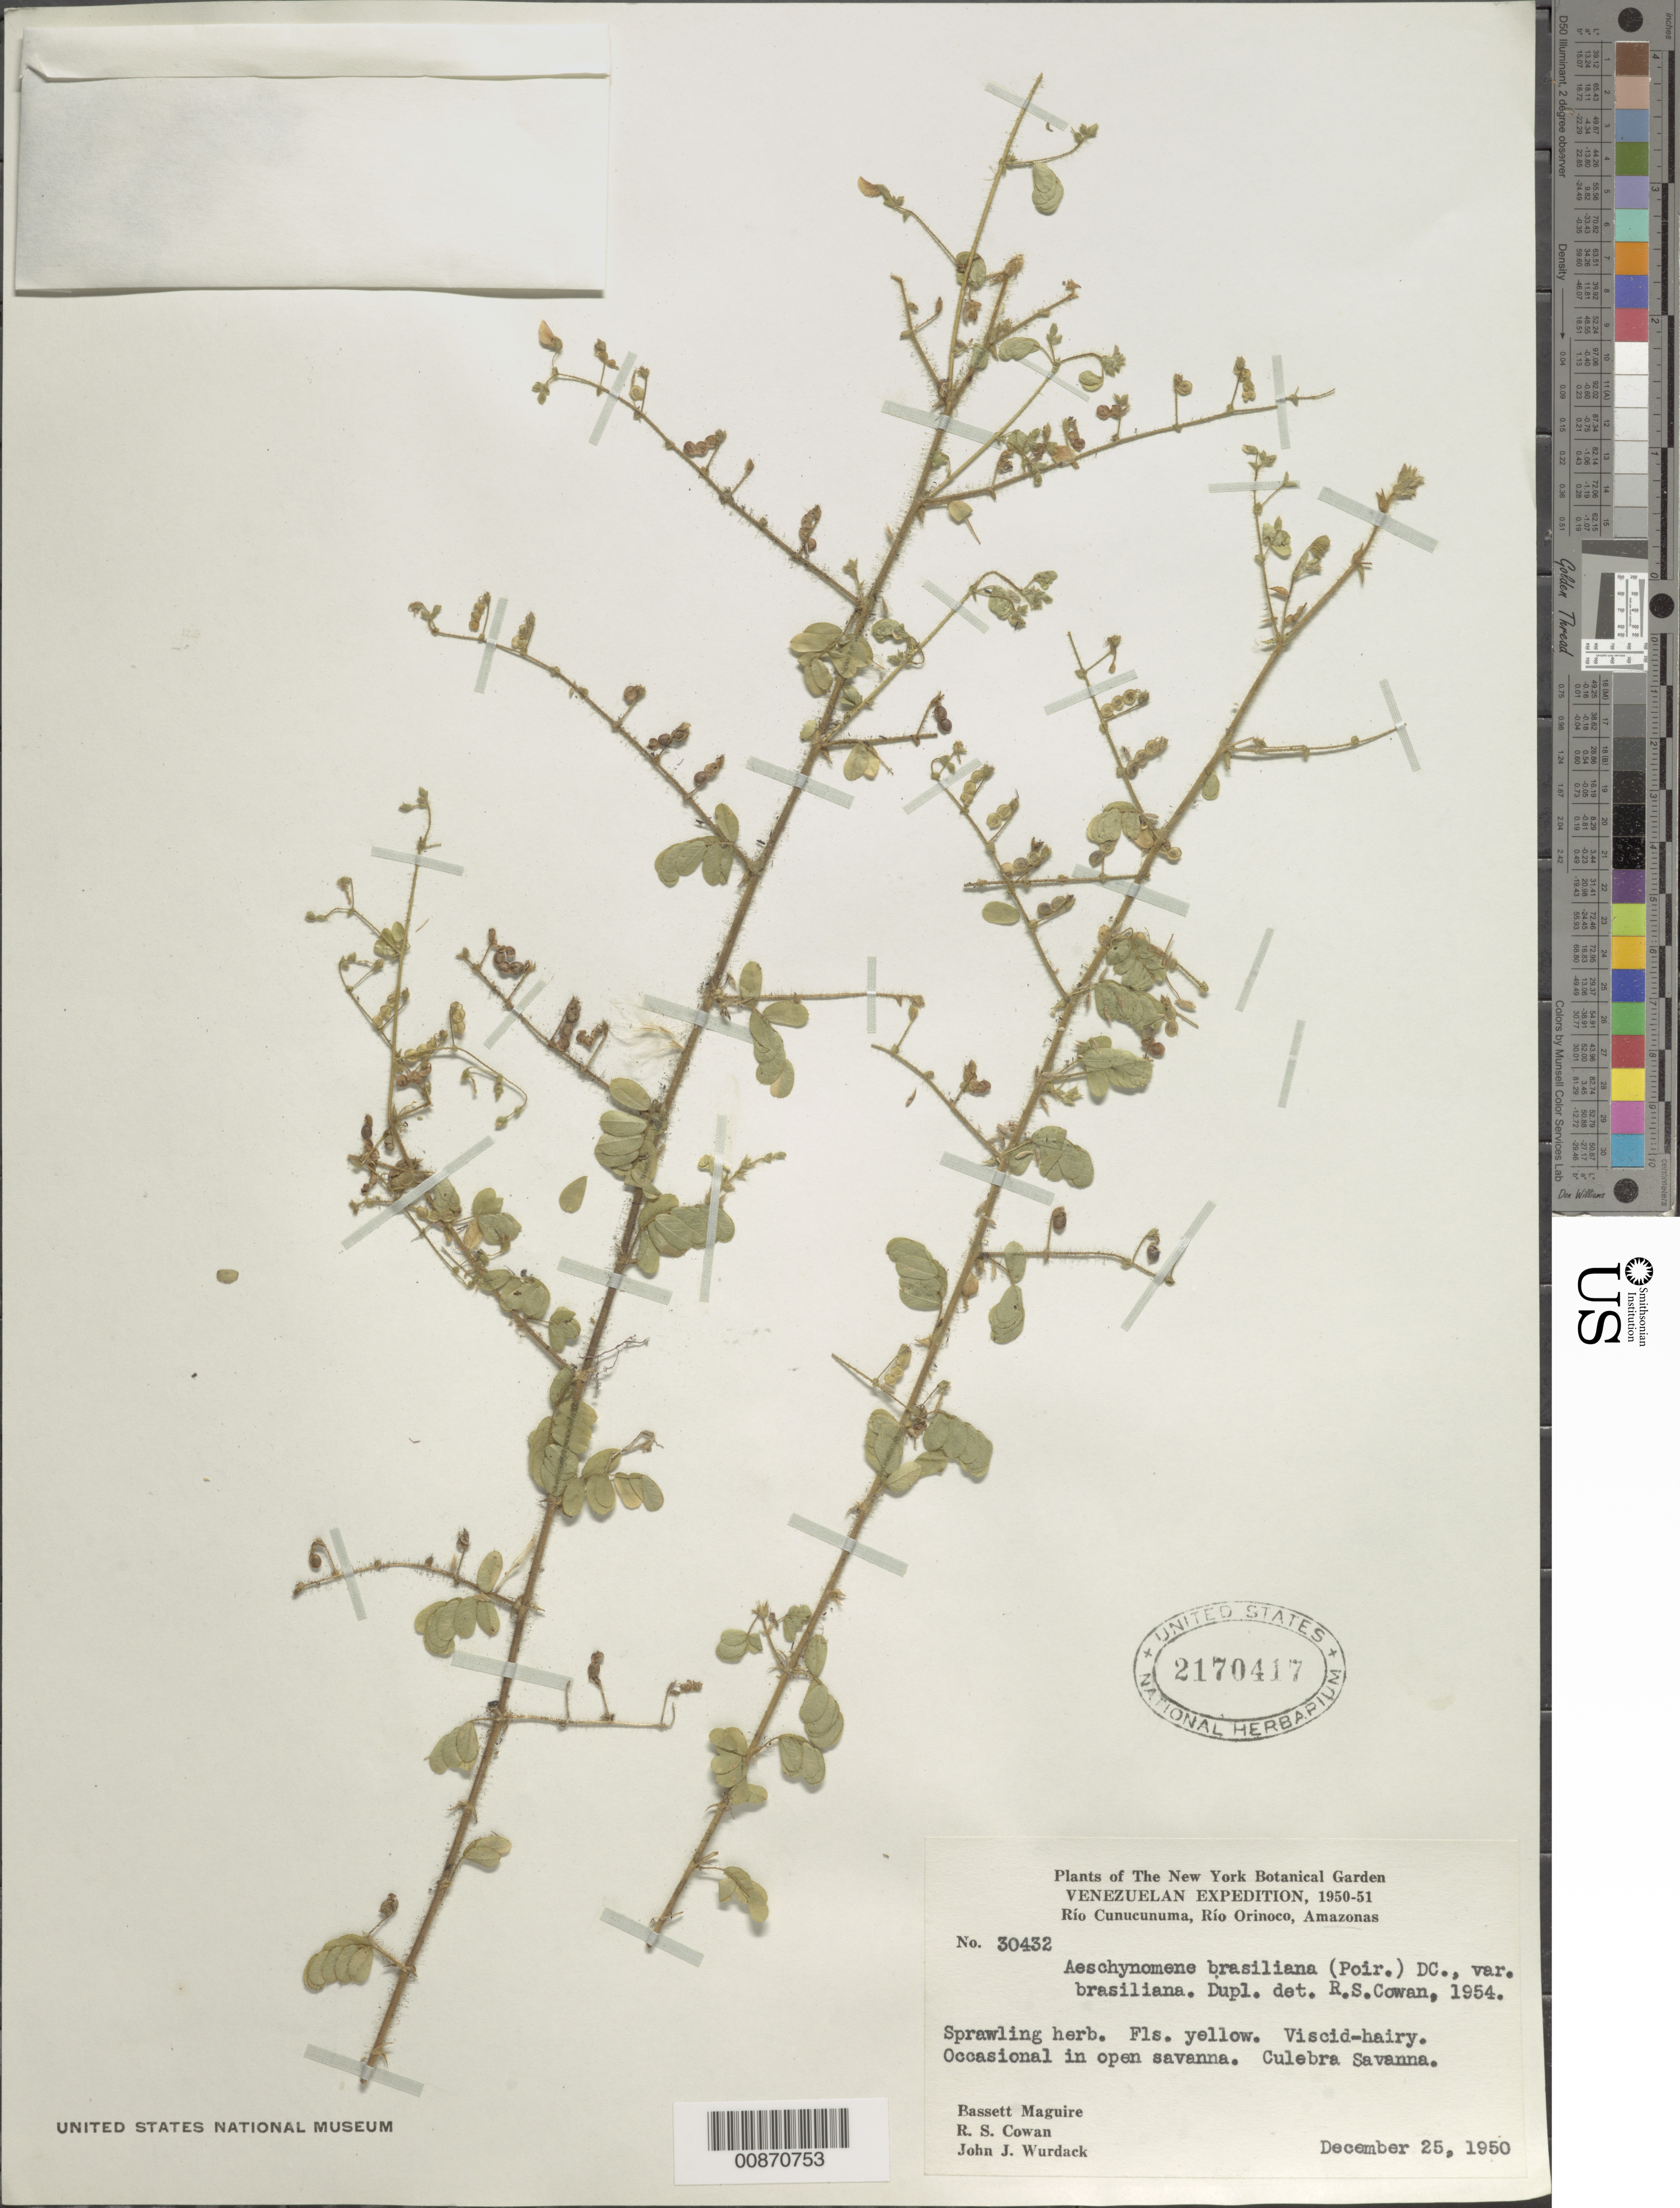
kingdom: Plantae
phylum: Tracheophyta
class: Magnoliopsida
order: Fabales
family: Fabaceae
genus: Aeschynomene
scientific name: Aeschynomene brasiliana var. brasiliana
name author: (Poir.) DC.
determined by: Cowan, R. S.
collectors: B. Maguire, R. S. Cowan & J. J. Wurdack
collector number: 30432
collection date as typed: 25-Dec-50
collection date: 1950-12-25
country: Venezuela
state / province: Amazonas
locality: Río Cunucunuma, Culebra Savanna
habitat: Open savanna,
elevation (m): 200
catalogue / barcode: US 2170417